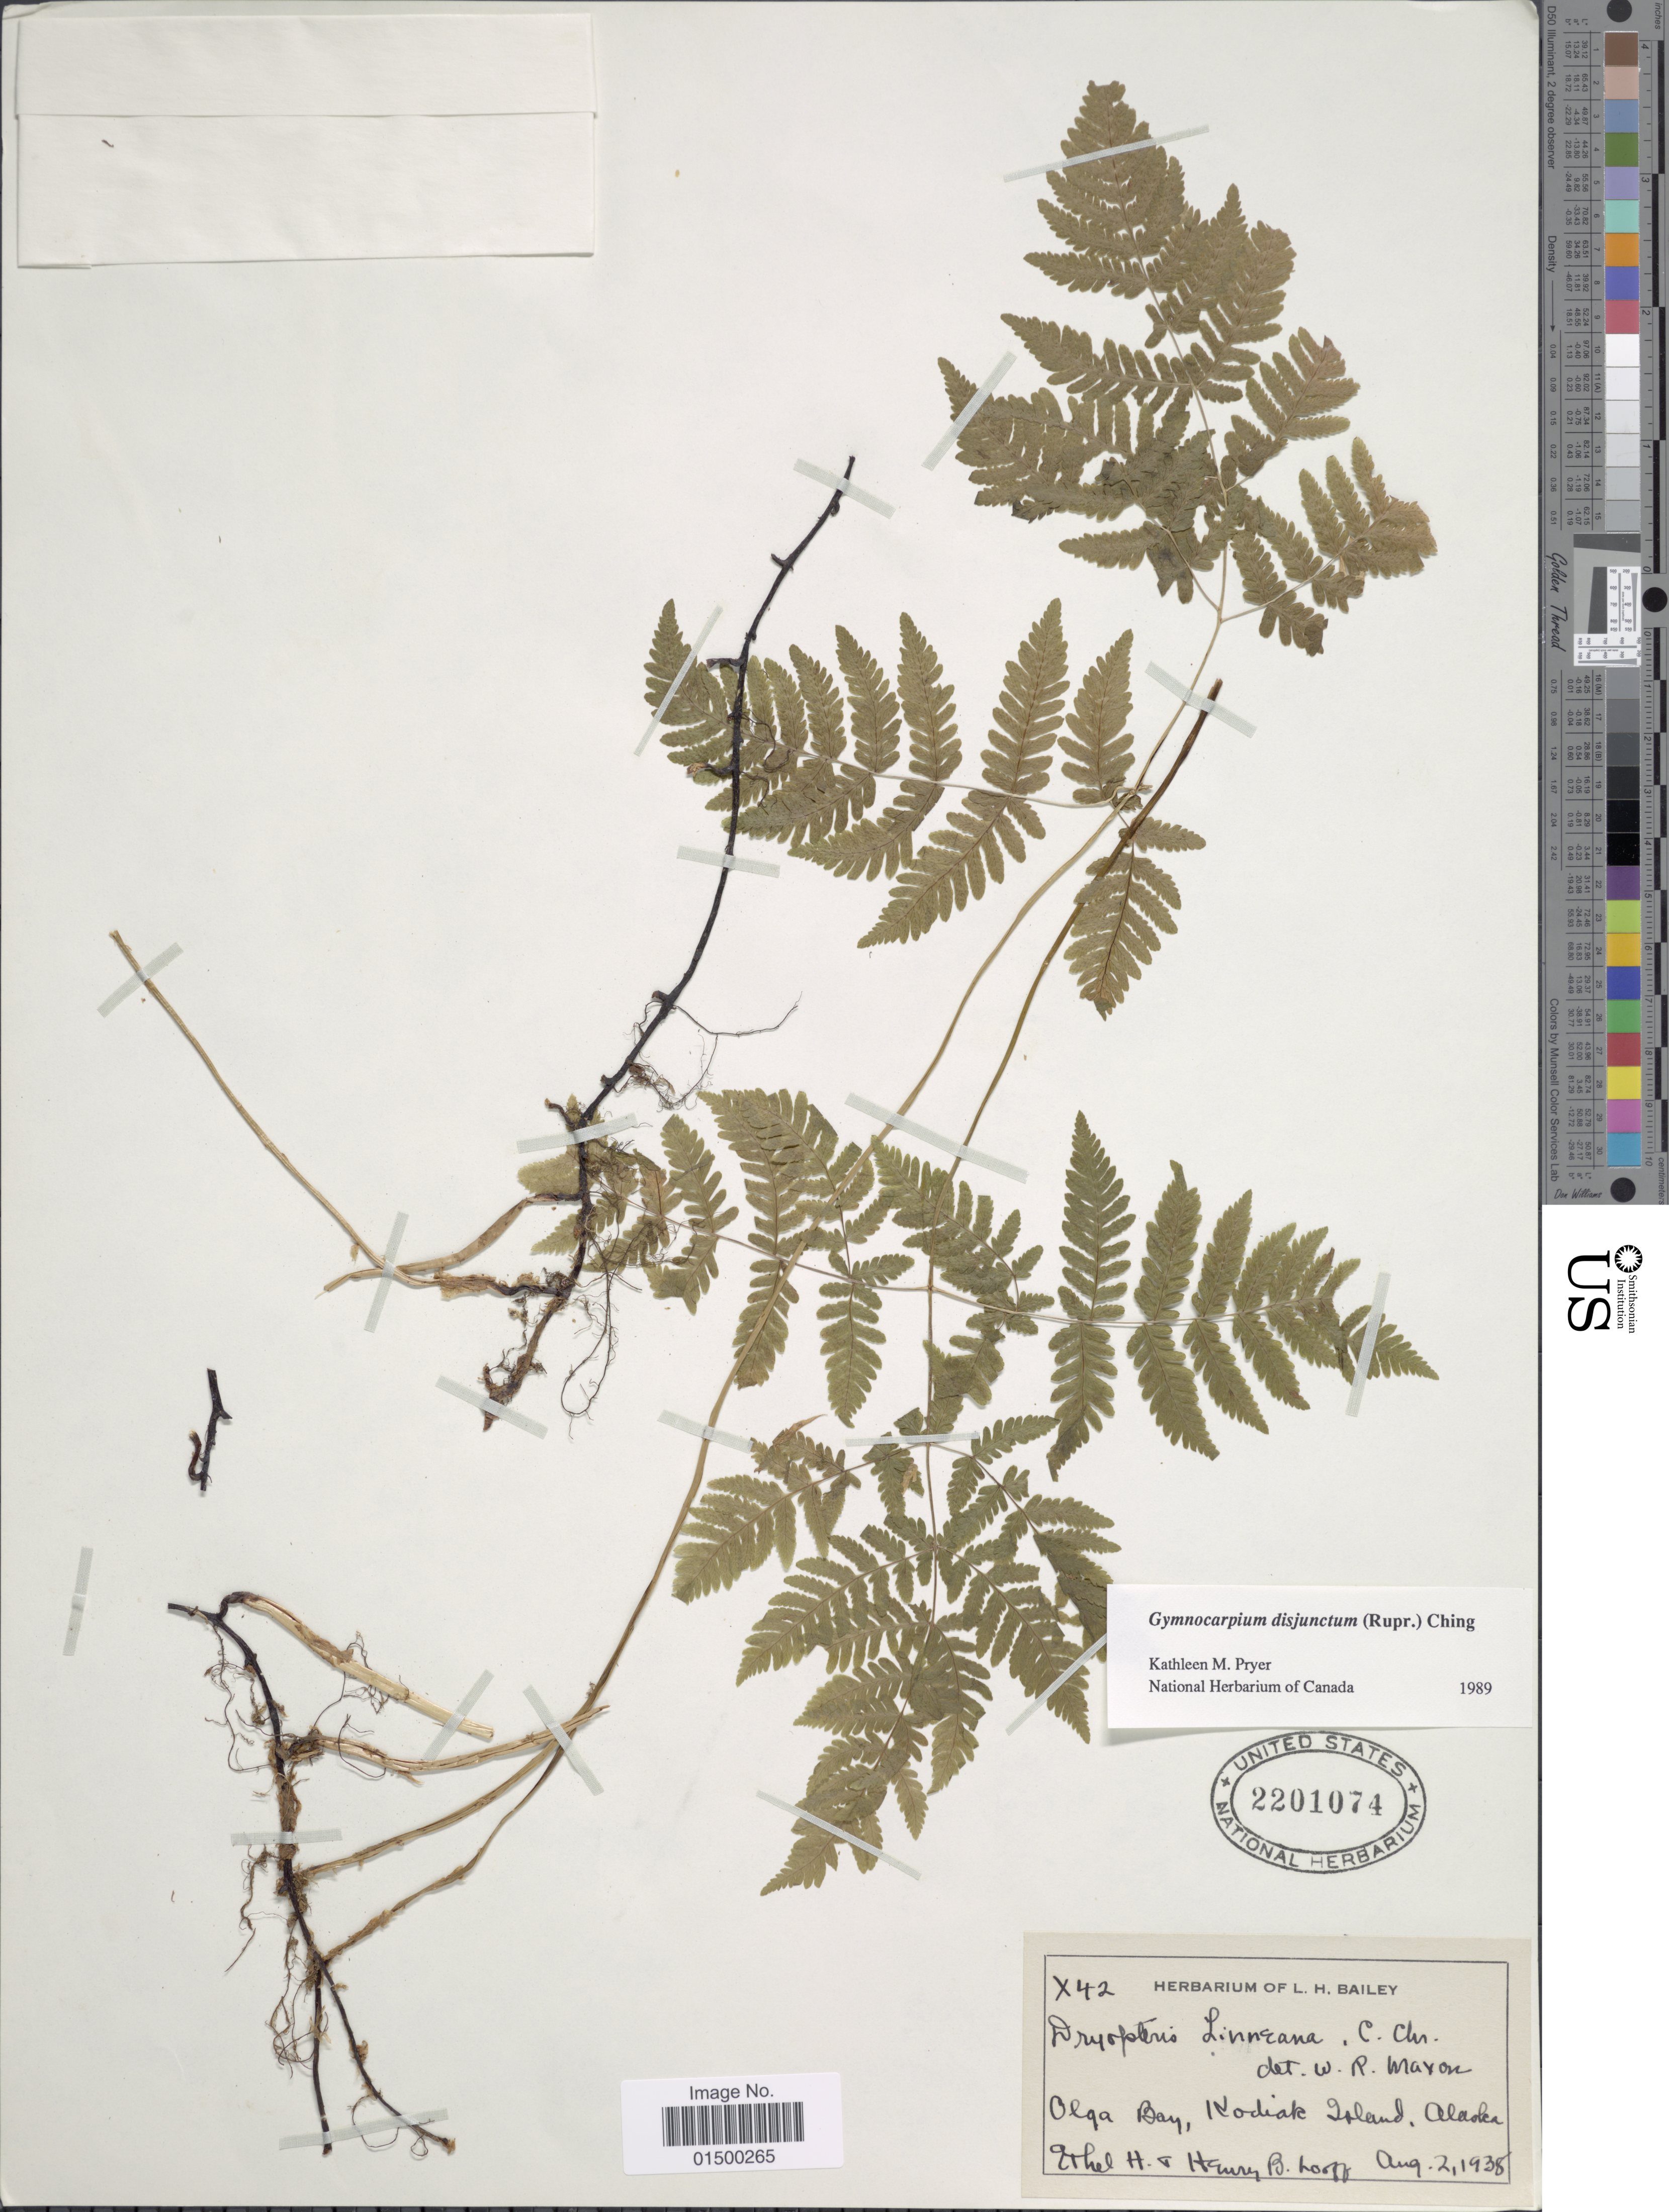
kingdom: Plantae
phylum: Tracheophyta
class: Polypodiopsida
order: Polypodiales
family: Cystopteridaceae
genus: Gymnocarpium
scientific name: Gymnocarpium disjunctum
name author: (Rupr.) Ching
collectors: E. Looff & H. Looff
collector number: X42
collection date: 1938-08-02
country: United States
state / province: Alaska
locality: Olga Bay, Kodiak Island, Alaska.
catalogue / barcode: US 2201074